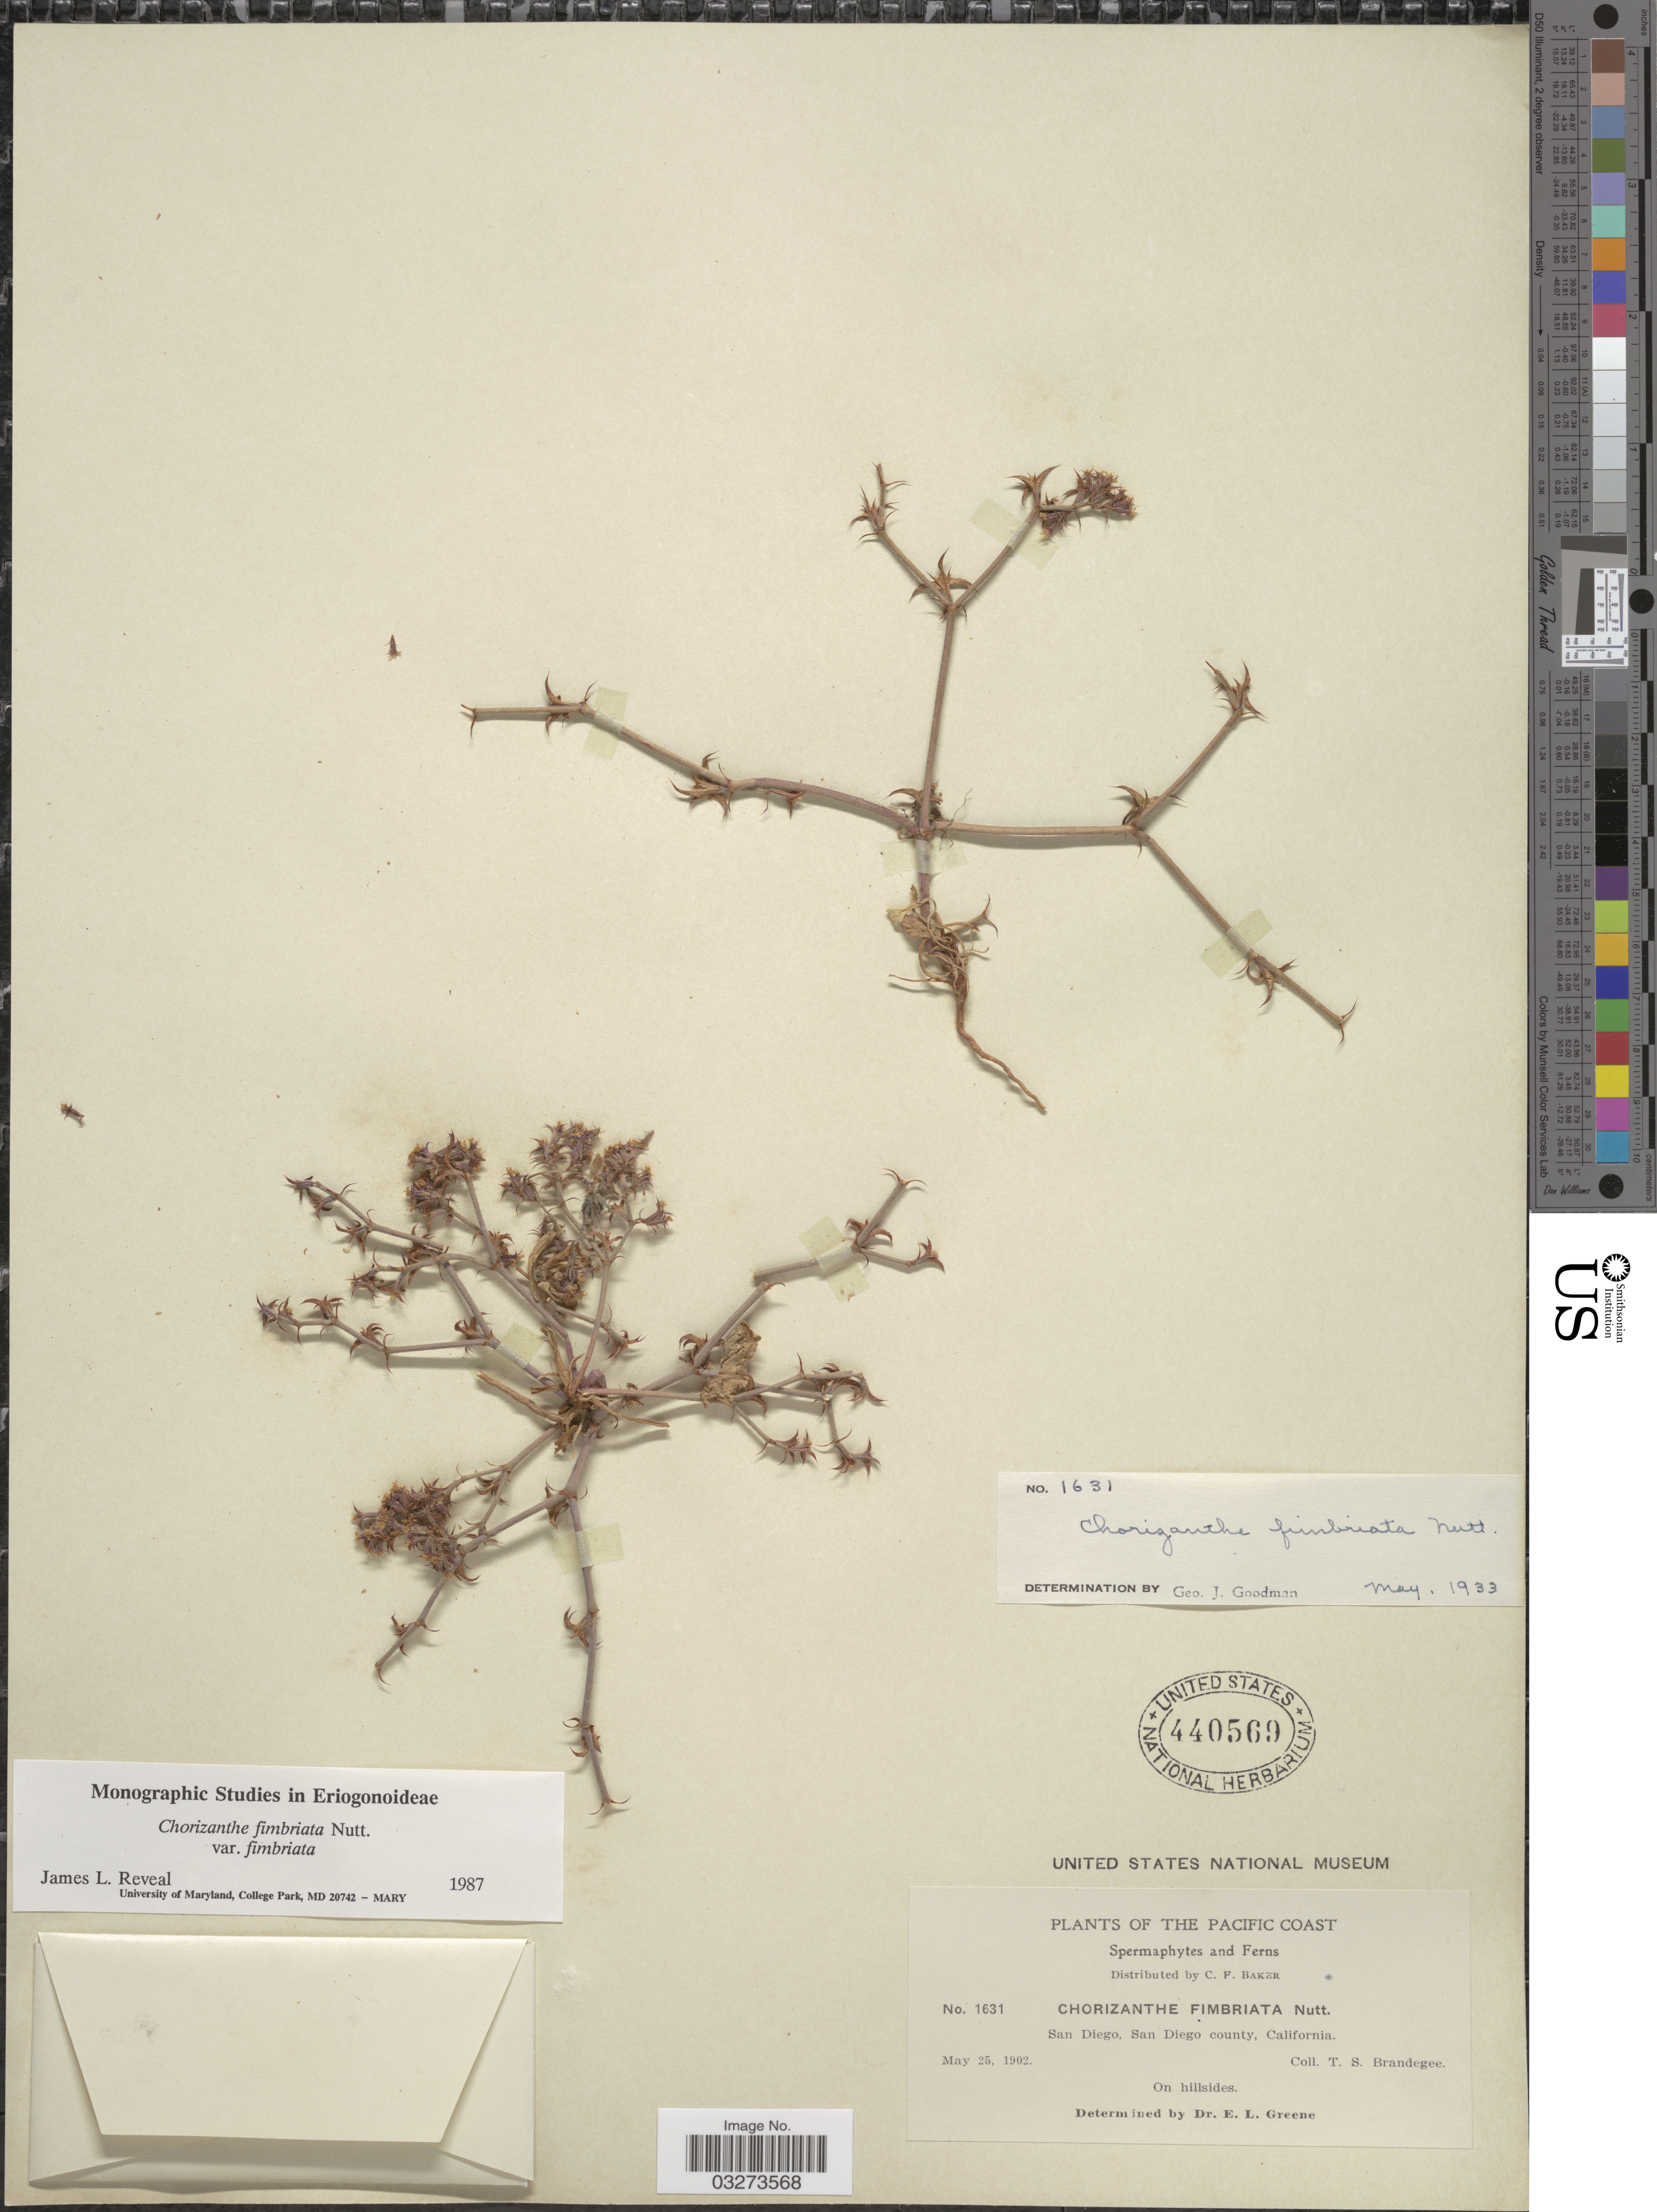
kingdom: Plantae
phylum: Tracheophyta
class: Magnoliopsida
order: Caryophyllales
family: Polygonaceae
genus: Chorizanthe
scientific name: Chorizanthe fimbriata var. fimbriata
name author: Nutt.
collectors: T. S. Brandegee (herbarium)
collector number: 1631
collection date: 1902-05-25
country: United States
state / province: California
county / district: San Diego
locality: The Pacific Coast. San Diego, San Diego county.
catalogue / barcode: US 440569